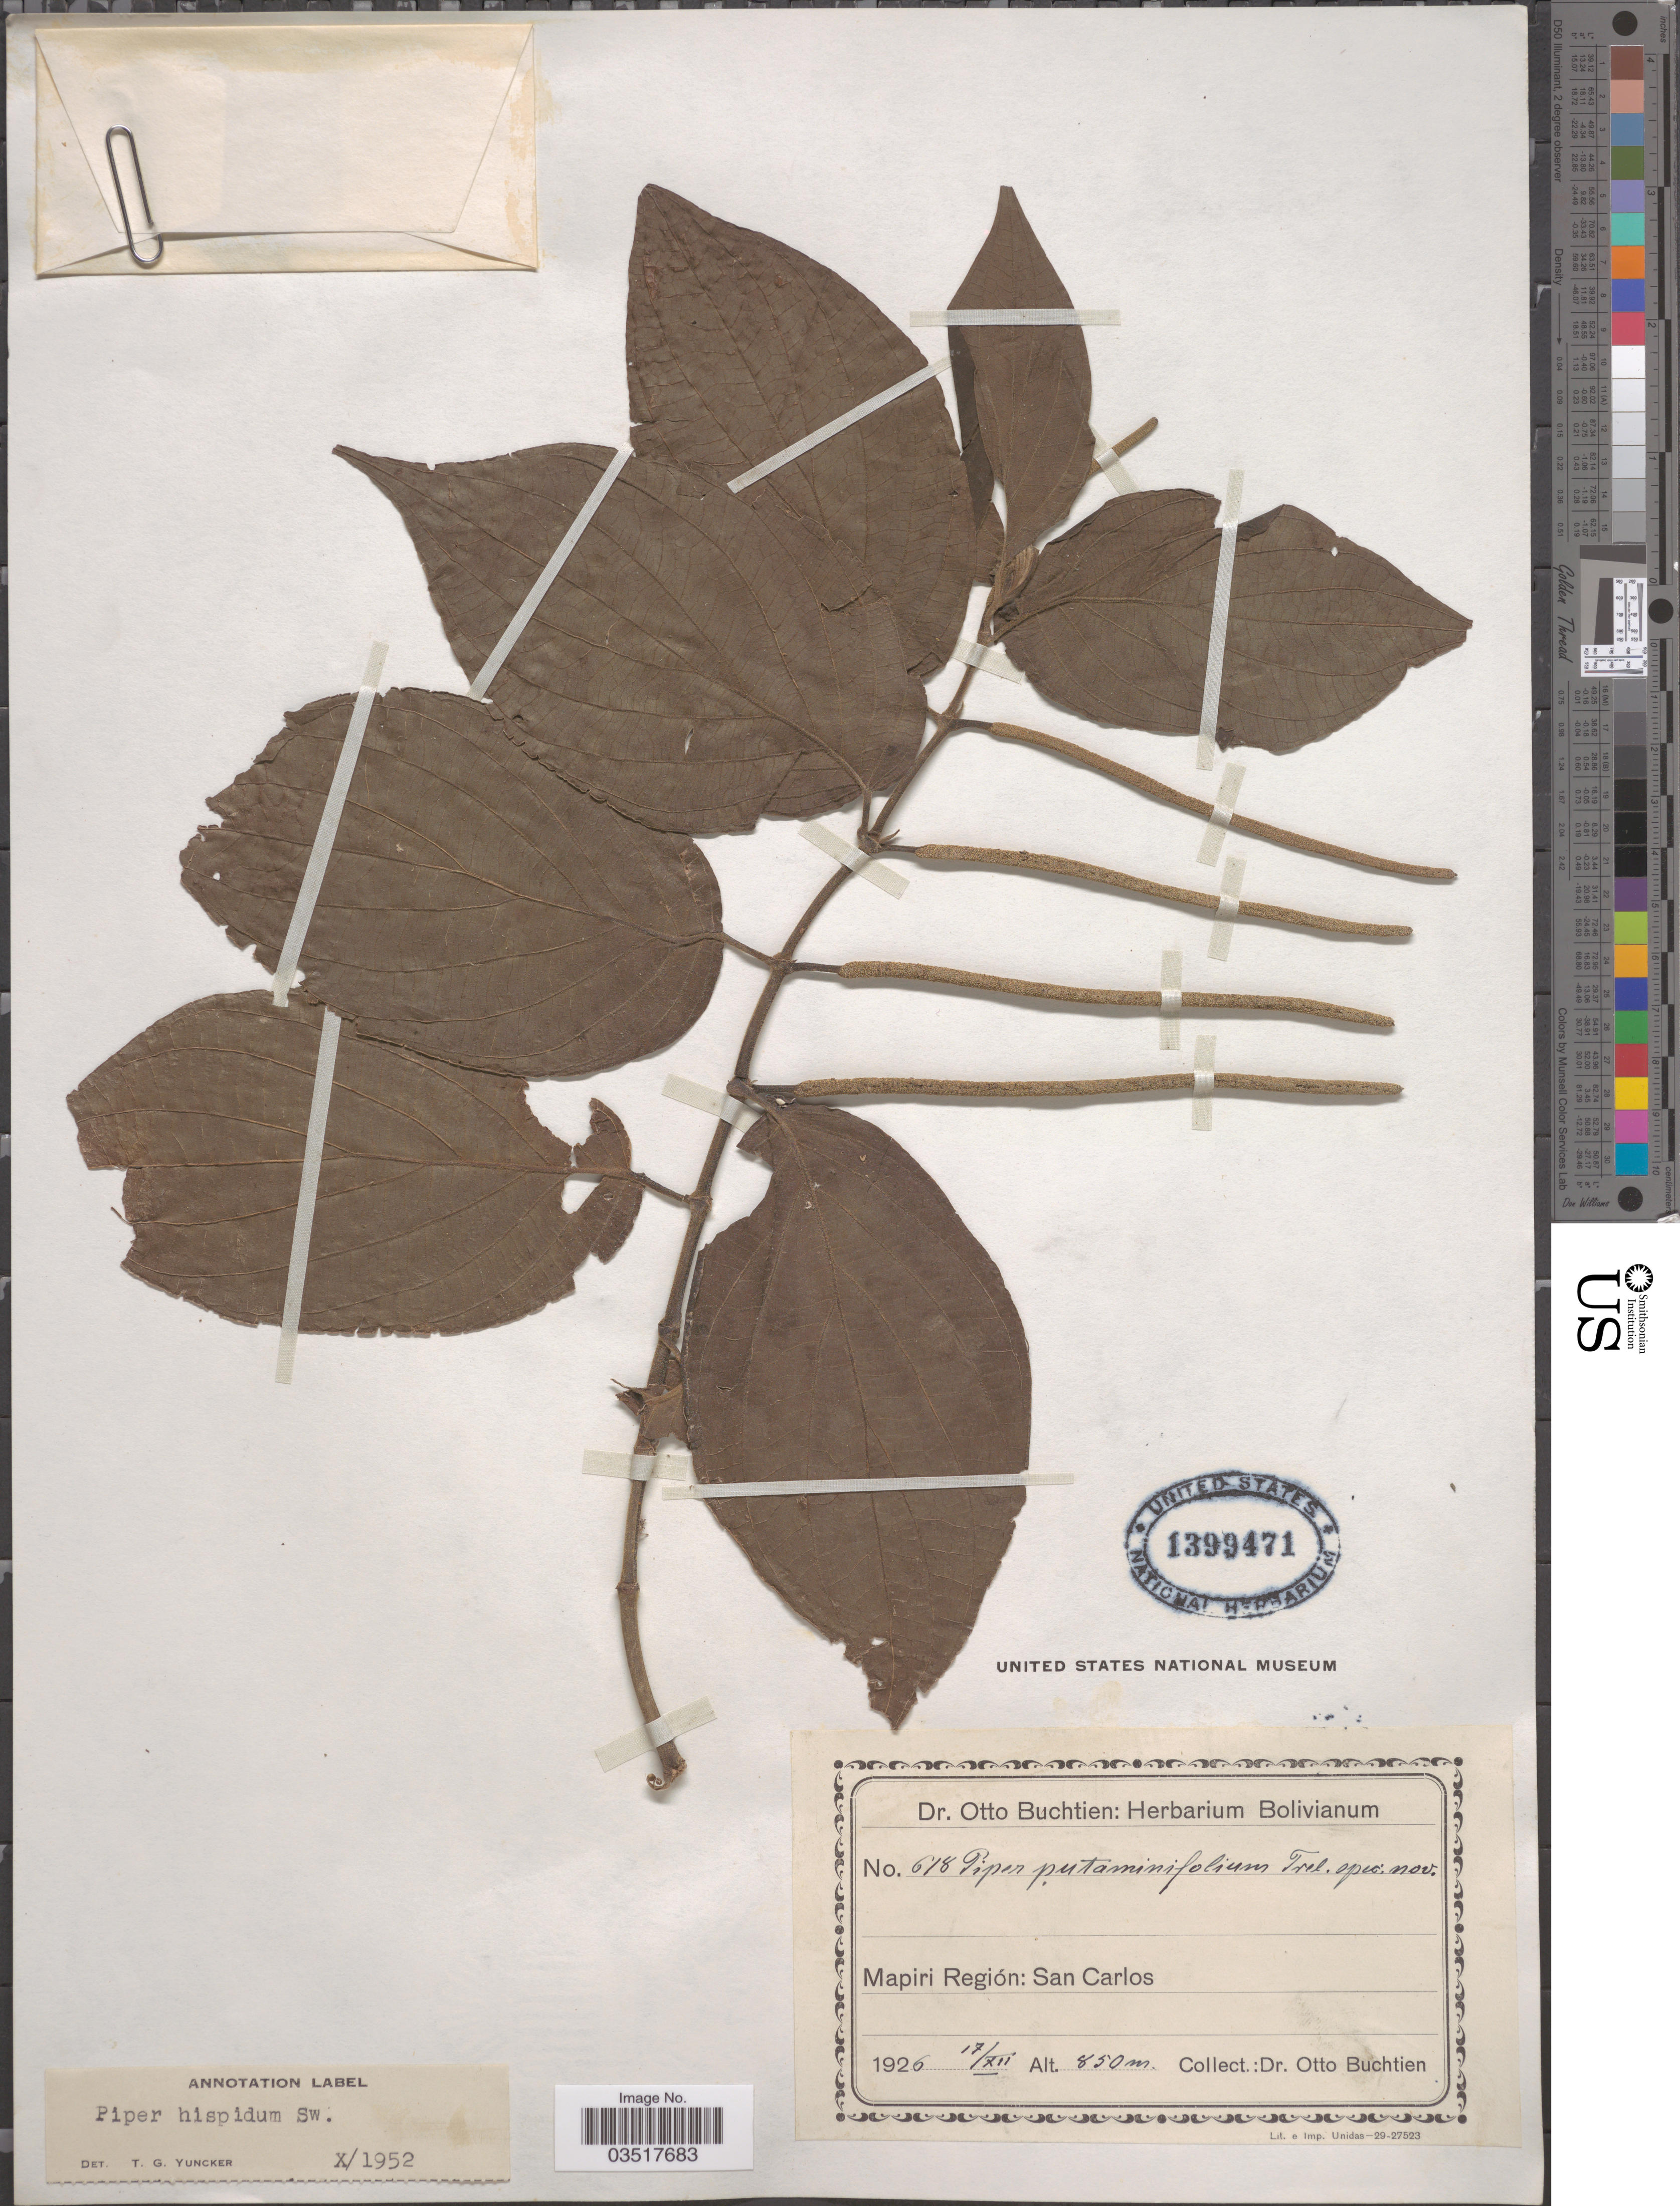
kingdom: Plantae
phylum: Tracheophyta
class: Magnoliopsida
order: Piperales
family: Piperaceae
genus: Piper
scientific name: Piper hispidum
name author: Sw.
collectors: O. Buchtien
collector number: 618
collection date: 1926-12-17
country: Bolivia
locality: Mapiri Región: San Carlos.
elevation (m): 850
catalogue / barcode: US 1399471